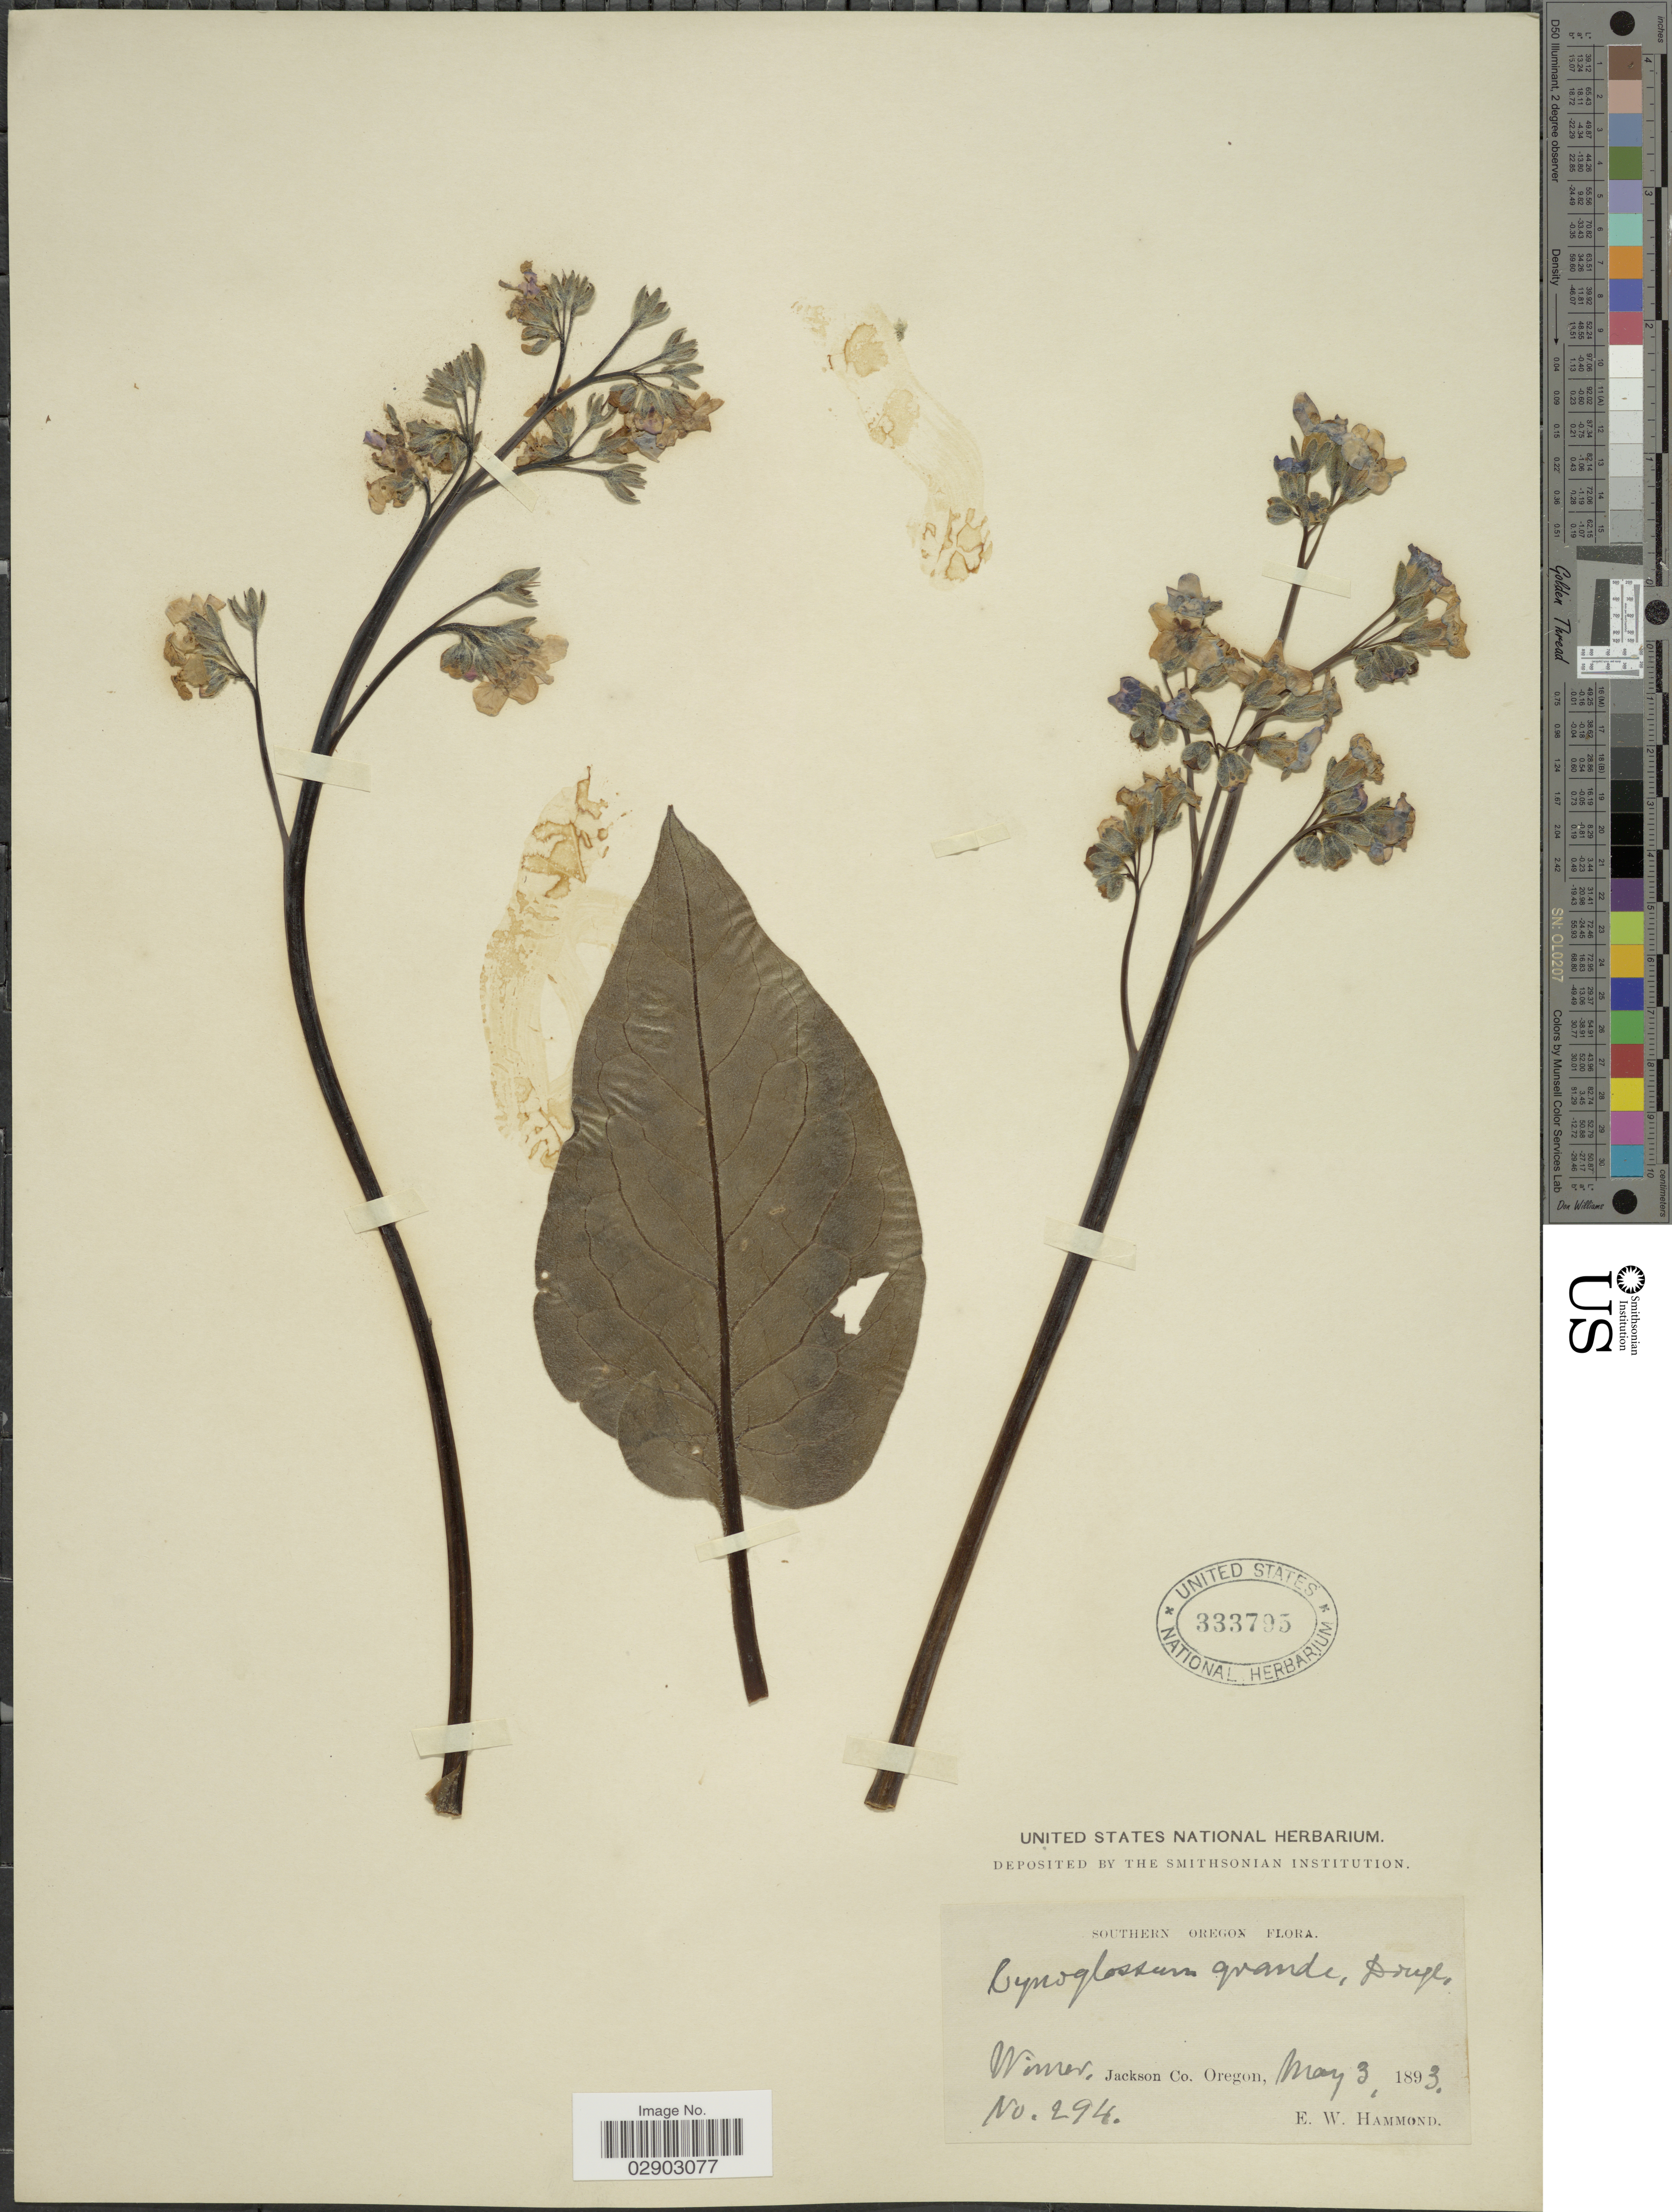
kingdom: Plantae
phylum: Tracheophyta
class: Magnoliopsida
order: Boraginales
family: Boraginaceae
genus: Cynoglossum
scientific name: Cynoglossum grande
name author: Douglas ex Lehm.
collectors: E. Hammond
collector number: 294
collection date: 1893-05-03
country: United States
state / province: Oregon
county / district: Jackson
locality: Southern Oregon. Wimer, Jackson Co.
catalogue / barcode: US 333795